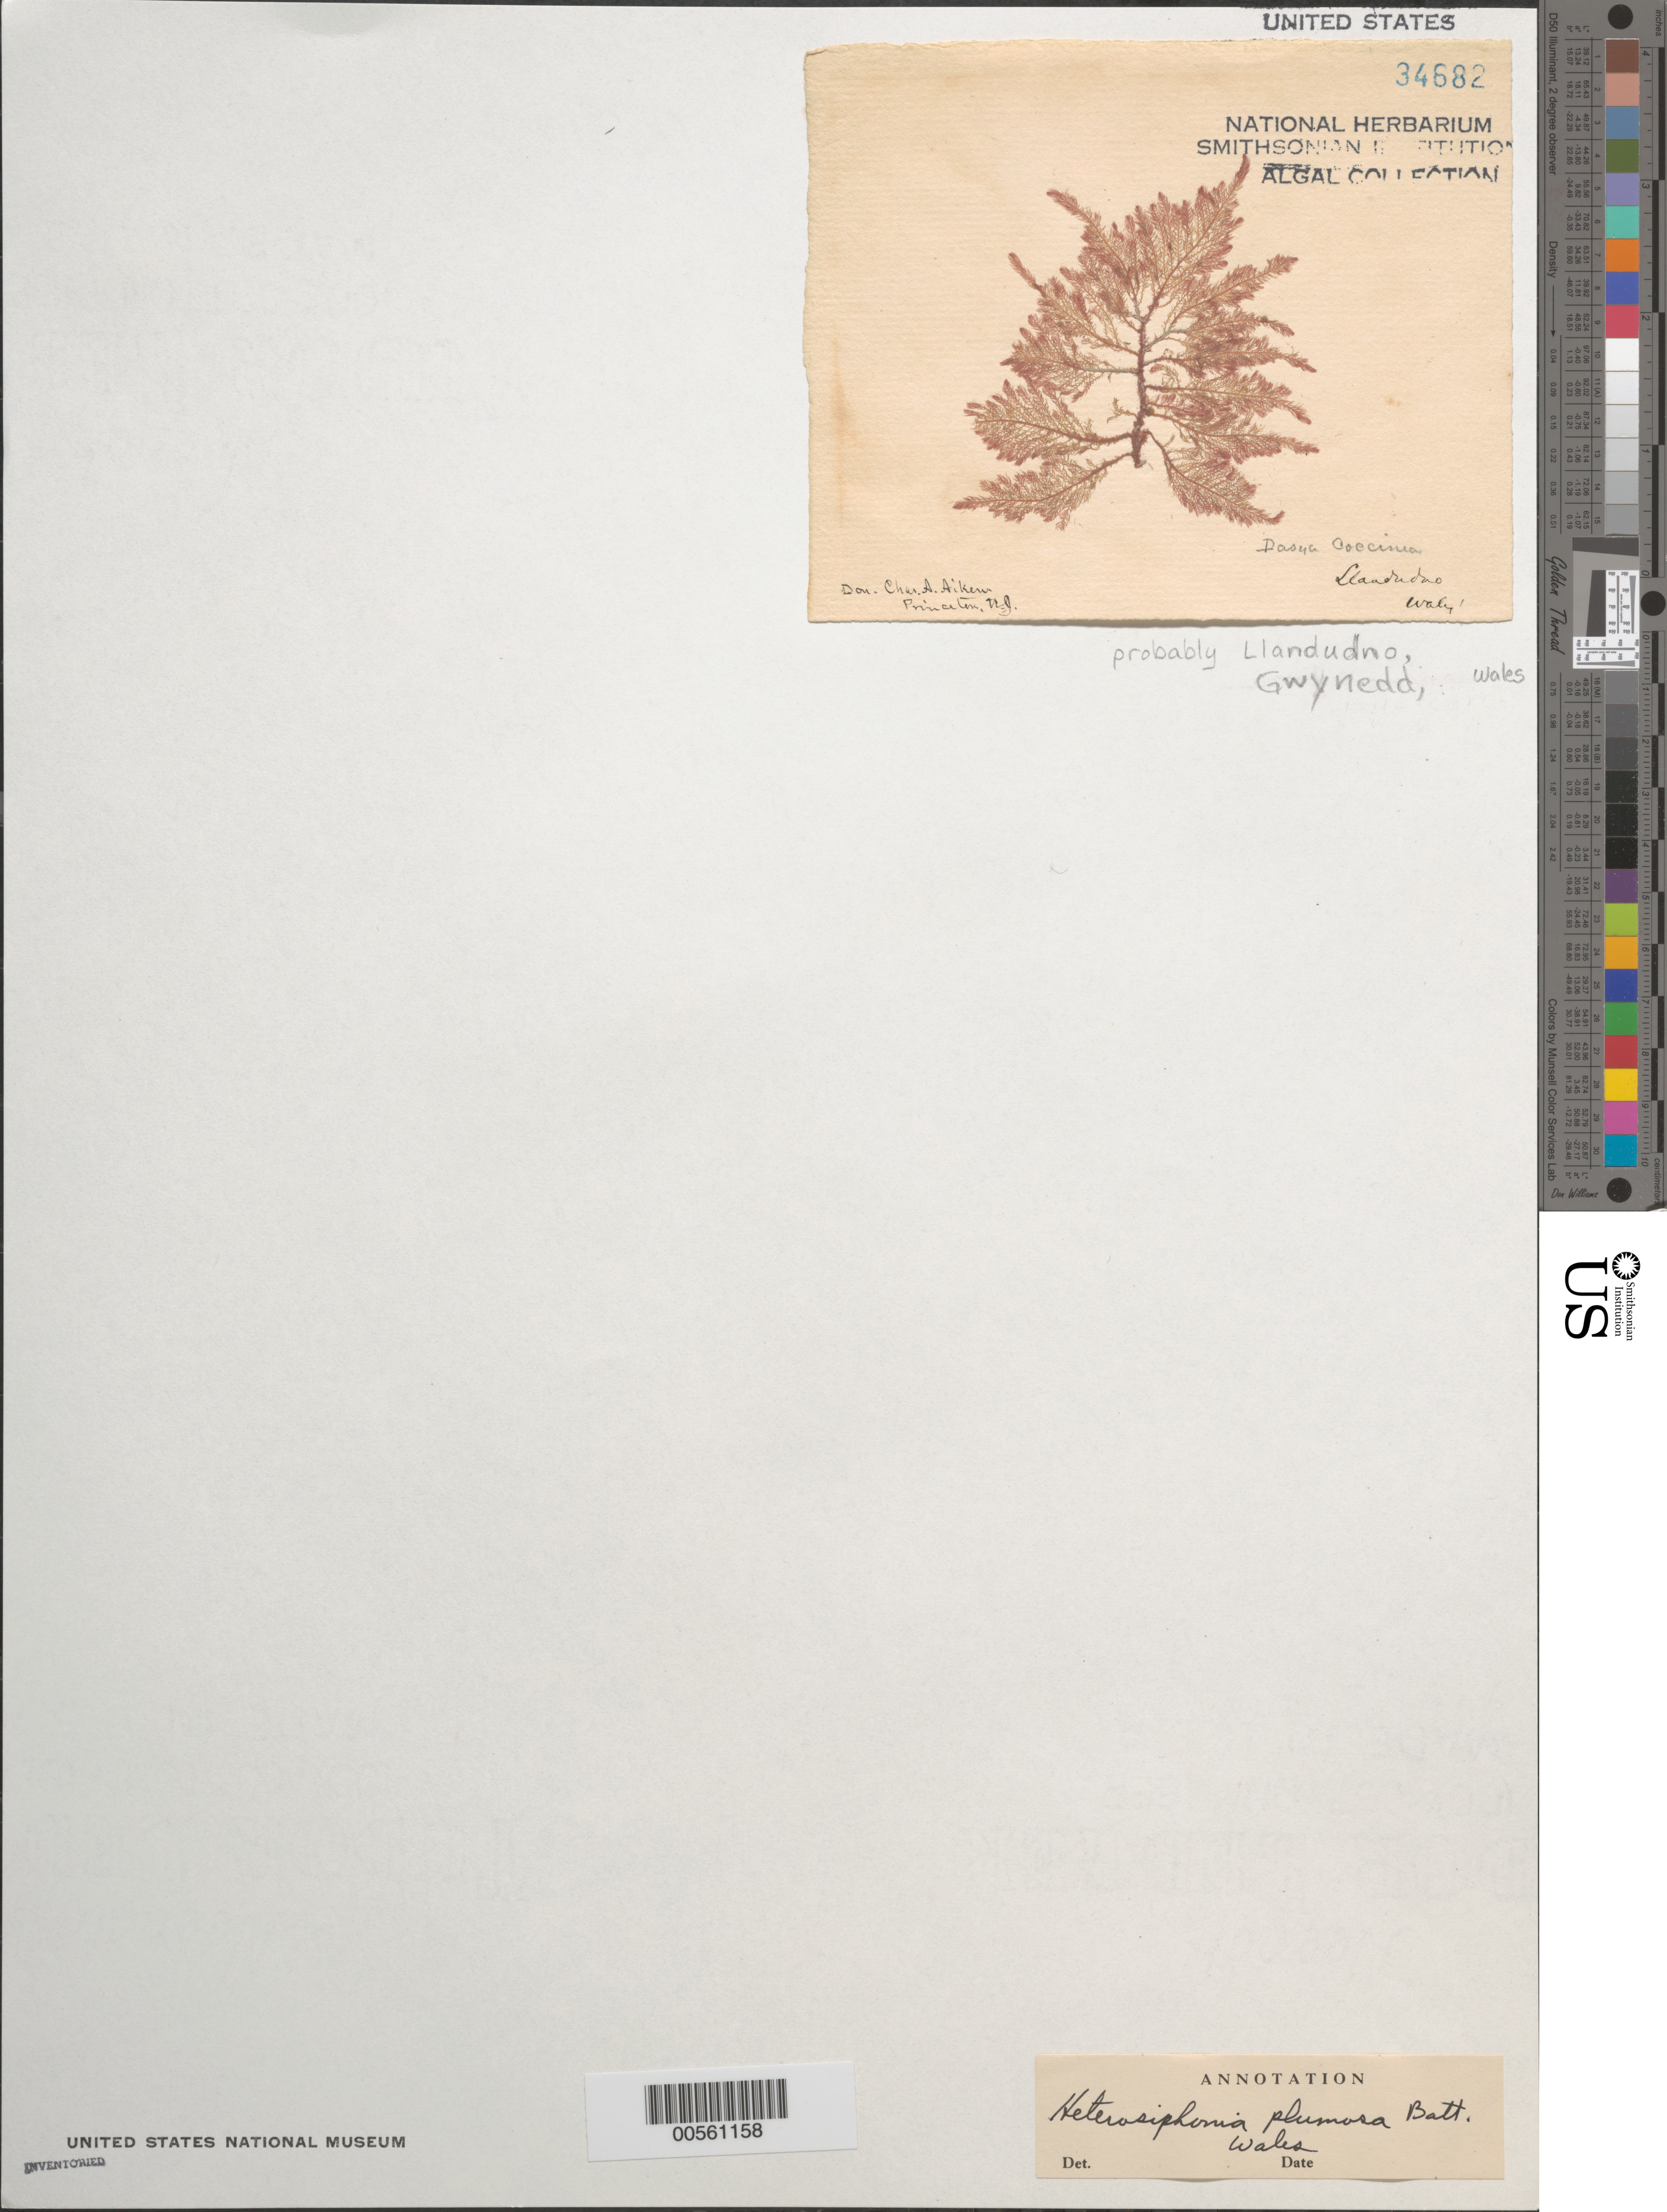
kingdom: Plantae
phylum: Rhodophyta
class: Florideophyceae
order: Ceramiales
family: Dasyaceae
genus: Heterosiphonia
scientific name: Heterosiphonia plumosa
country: United Kingdom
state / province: Wales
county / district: Gwynedd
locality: Llandudno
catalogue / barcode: US 34682